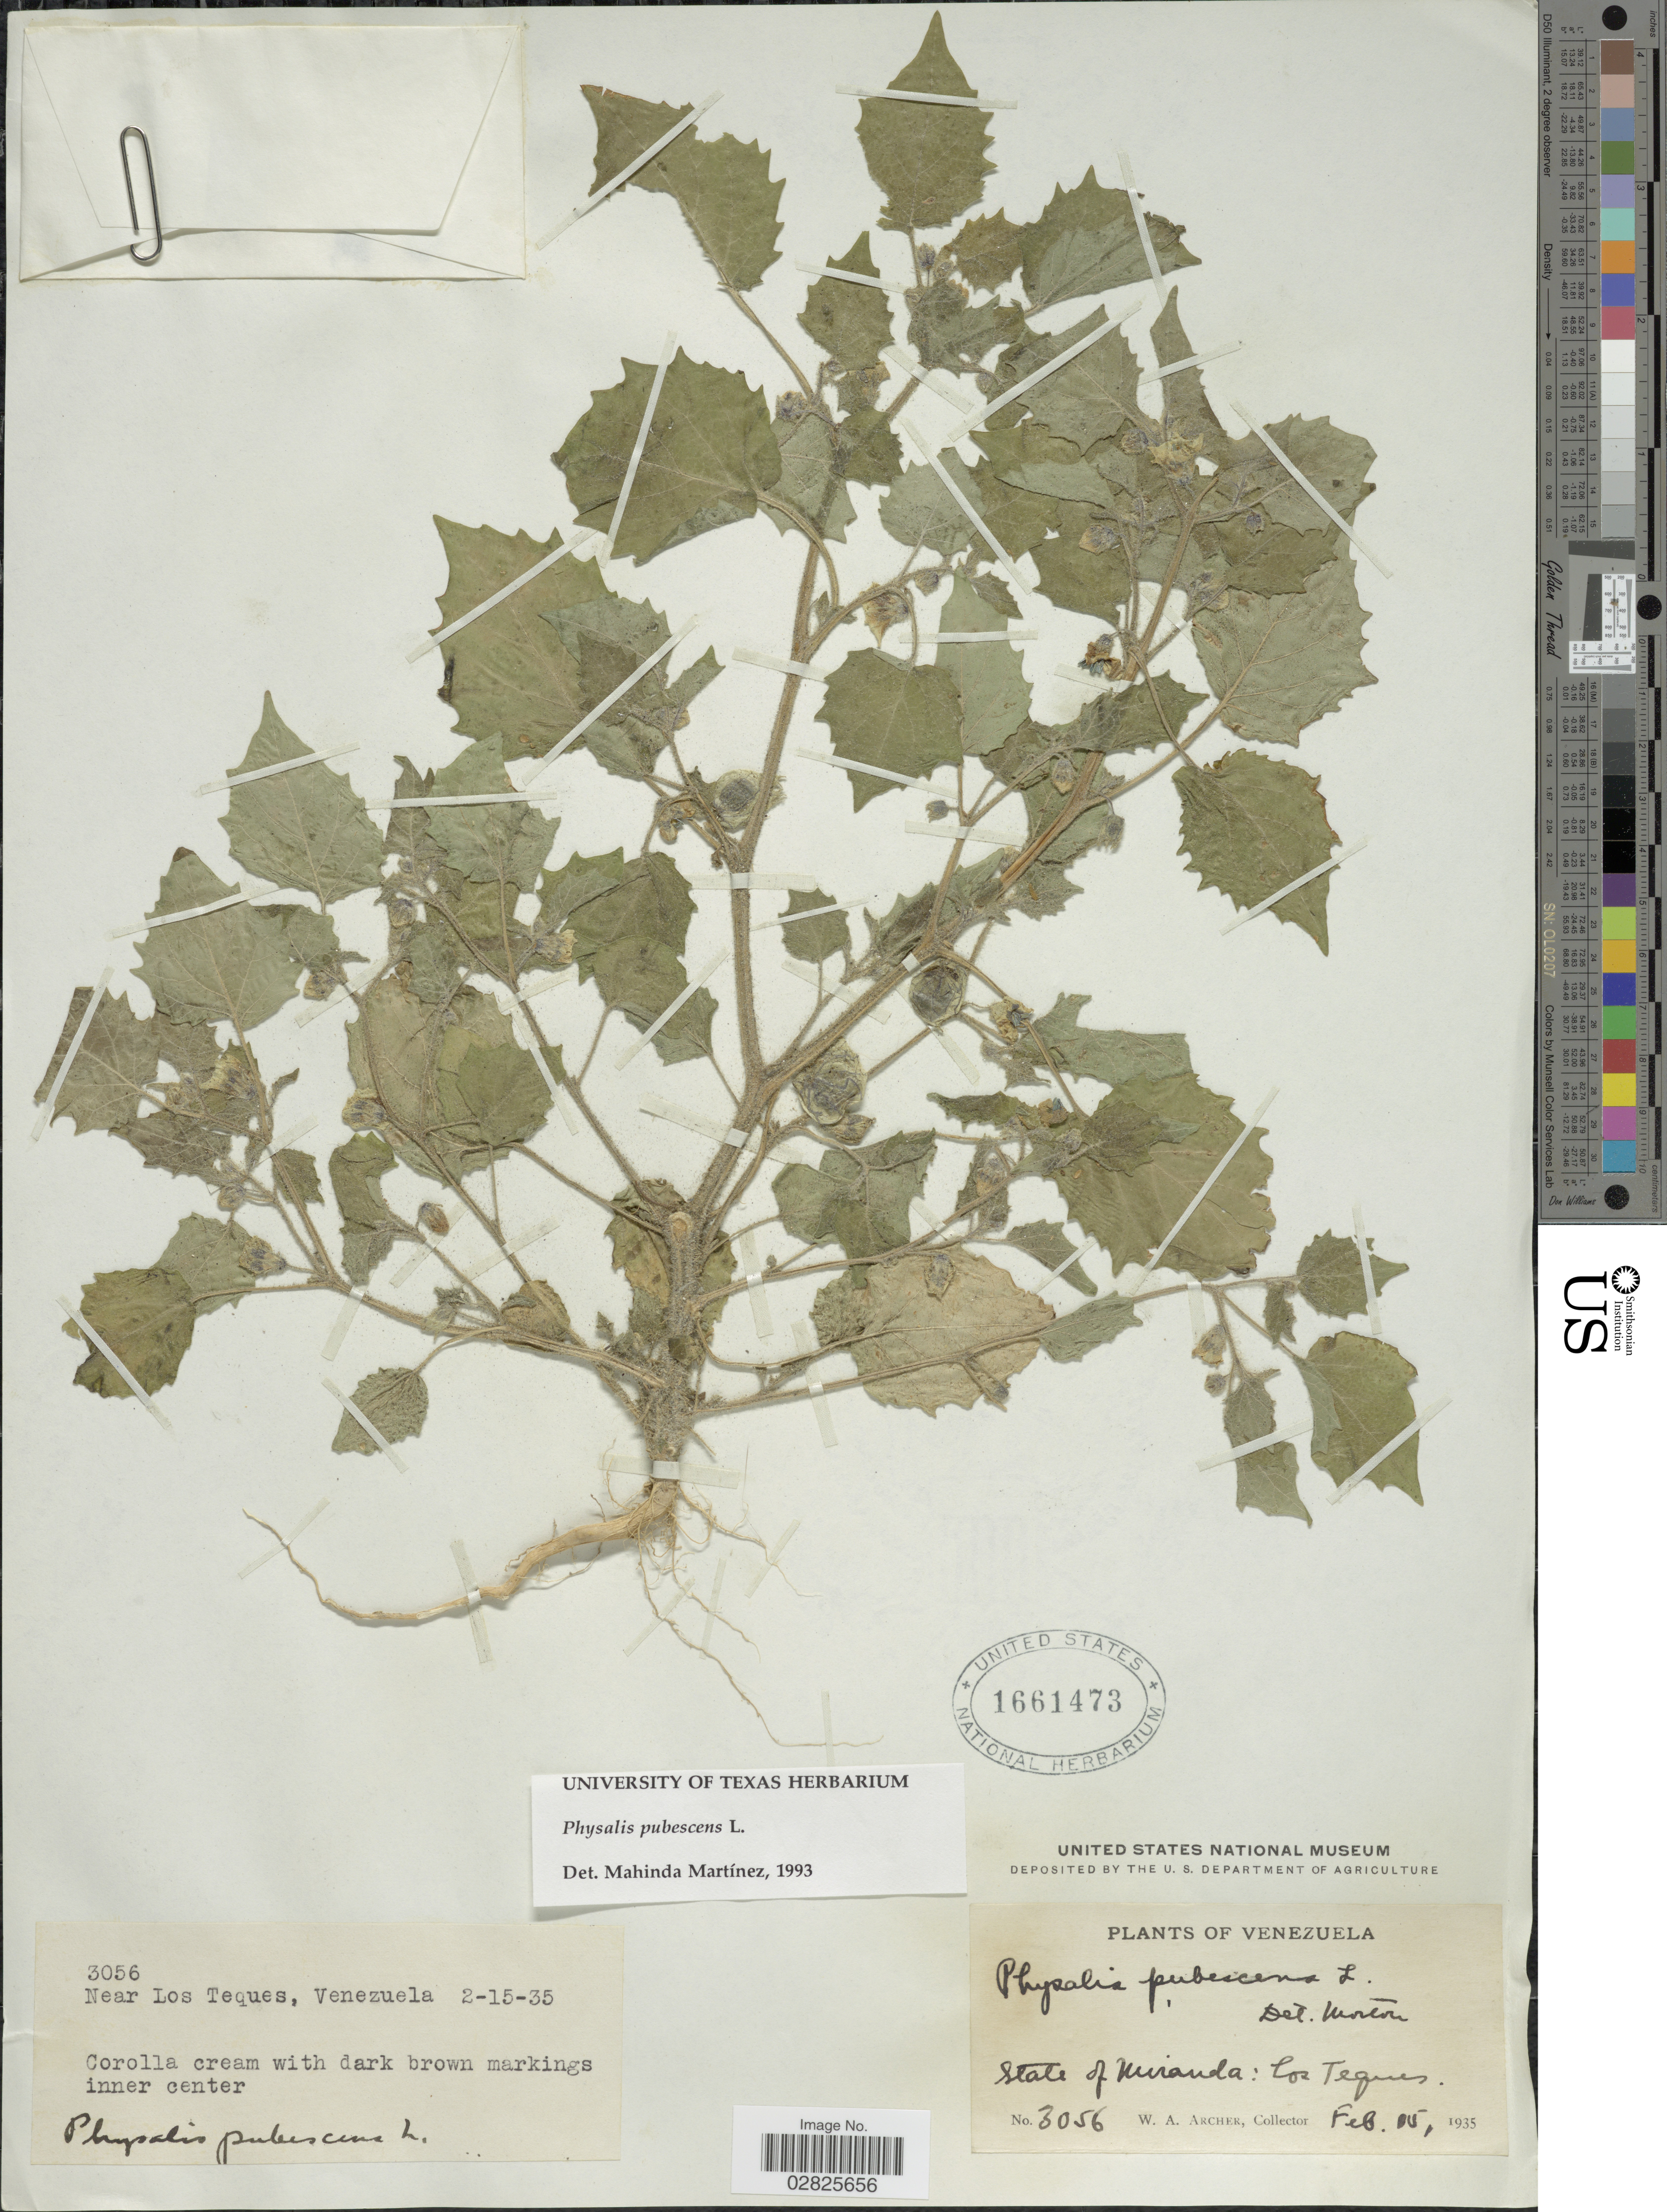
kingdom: Plantae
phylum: Tracheophyta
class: Magnoliopsida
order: Solanales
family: Solanaceae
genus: Physalis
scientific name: Physalis pubescens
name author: L.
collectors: W. A. Archer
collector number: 3056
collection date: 1935-02-15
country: Venezuela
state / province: Miranda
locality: Near Los Teques.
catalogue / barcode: US 1661473